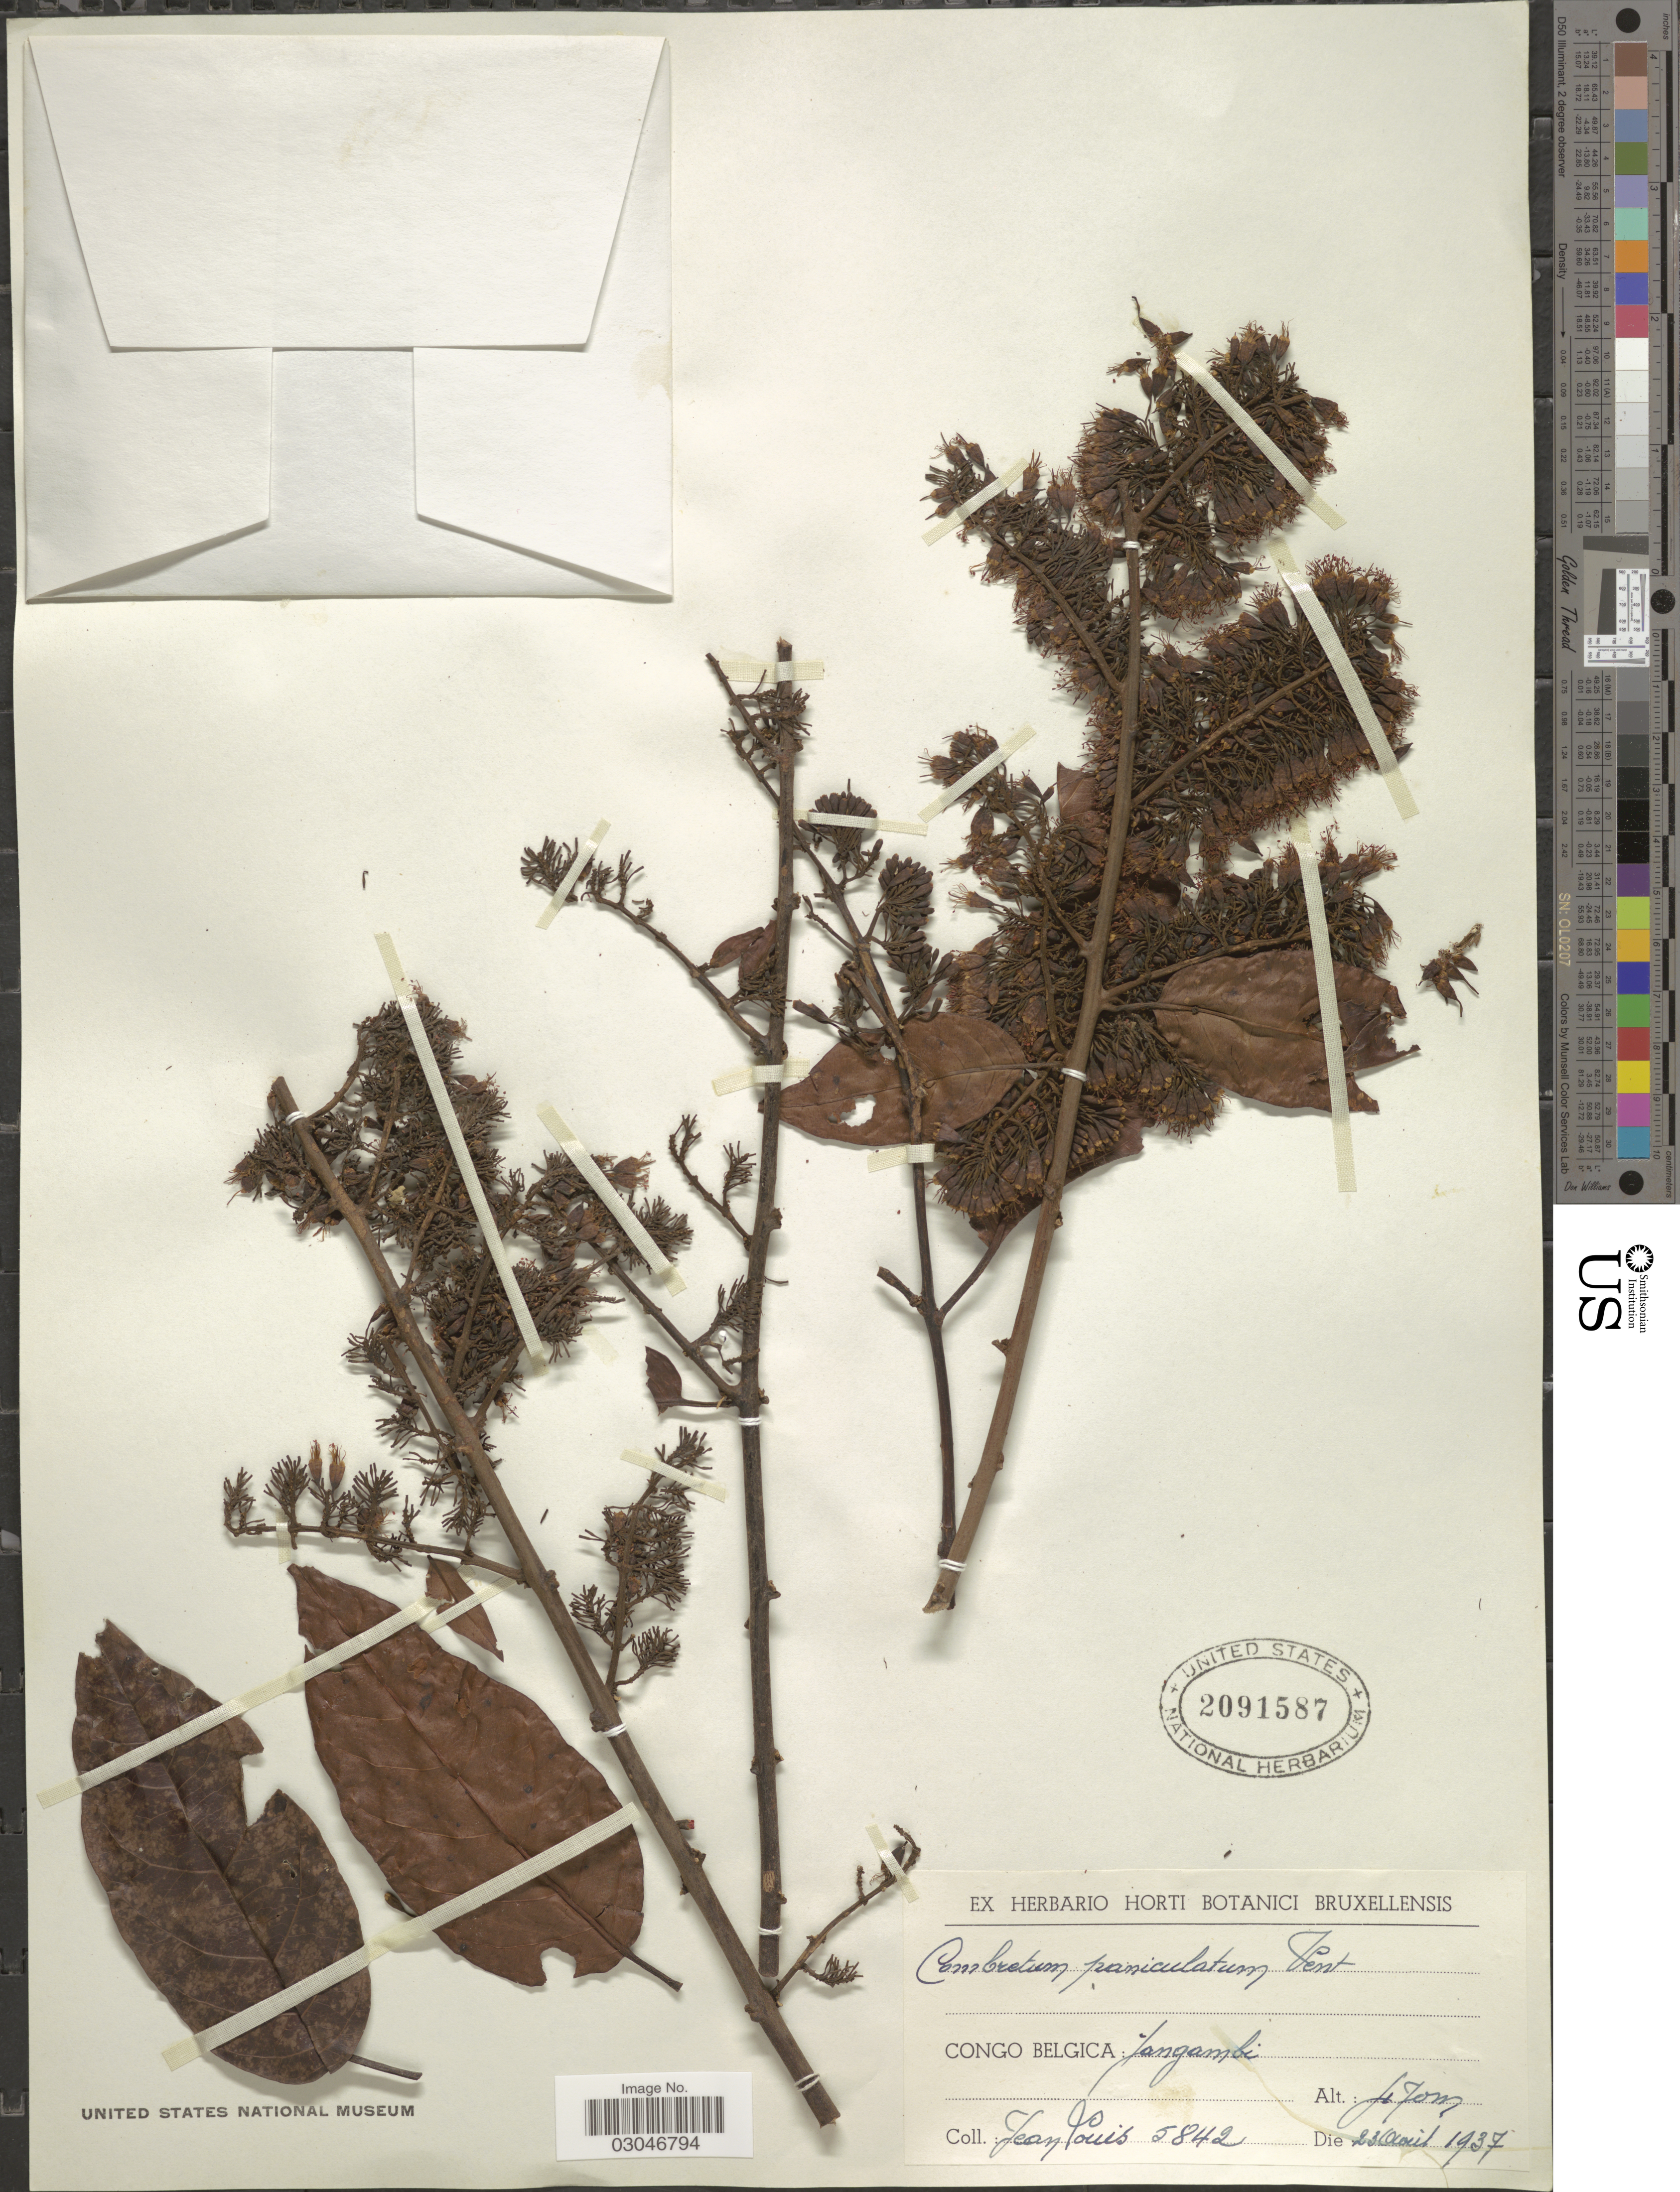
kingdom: Plantae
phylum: Tracheophyta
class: Magnoliopsida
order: Myrtales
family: Combretaceae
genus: Combretum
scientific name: Combretum paniculatum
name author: Vent.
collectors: J. Louis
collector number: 5842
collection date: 1937-08-23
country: Congo, Democratic Republic of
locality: Yangambi.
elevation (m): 470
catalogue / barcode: US 2091587